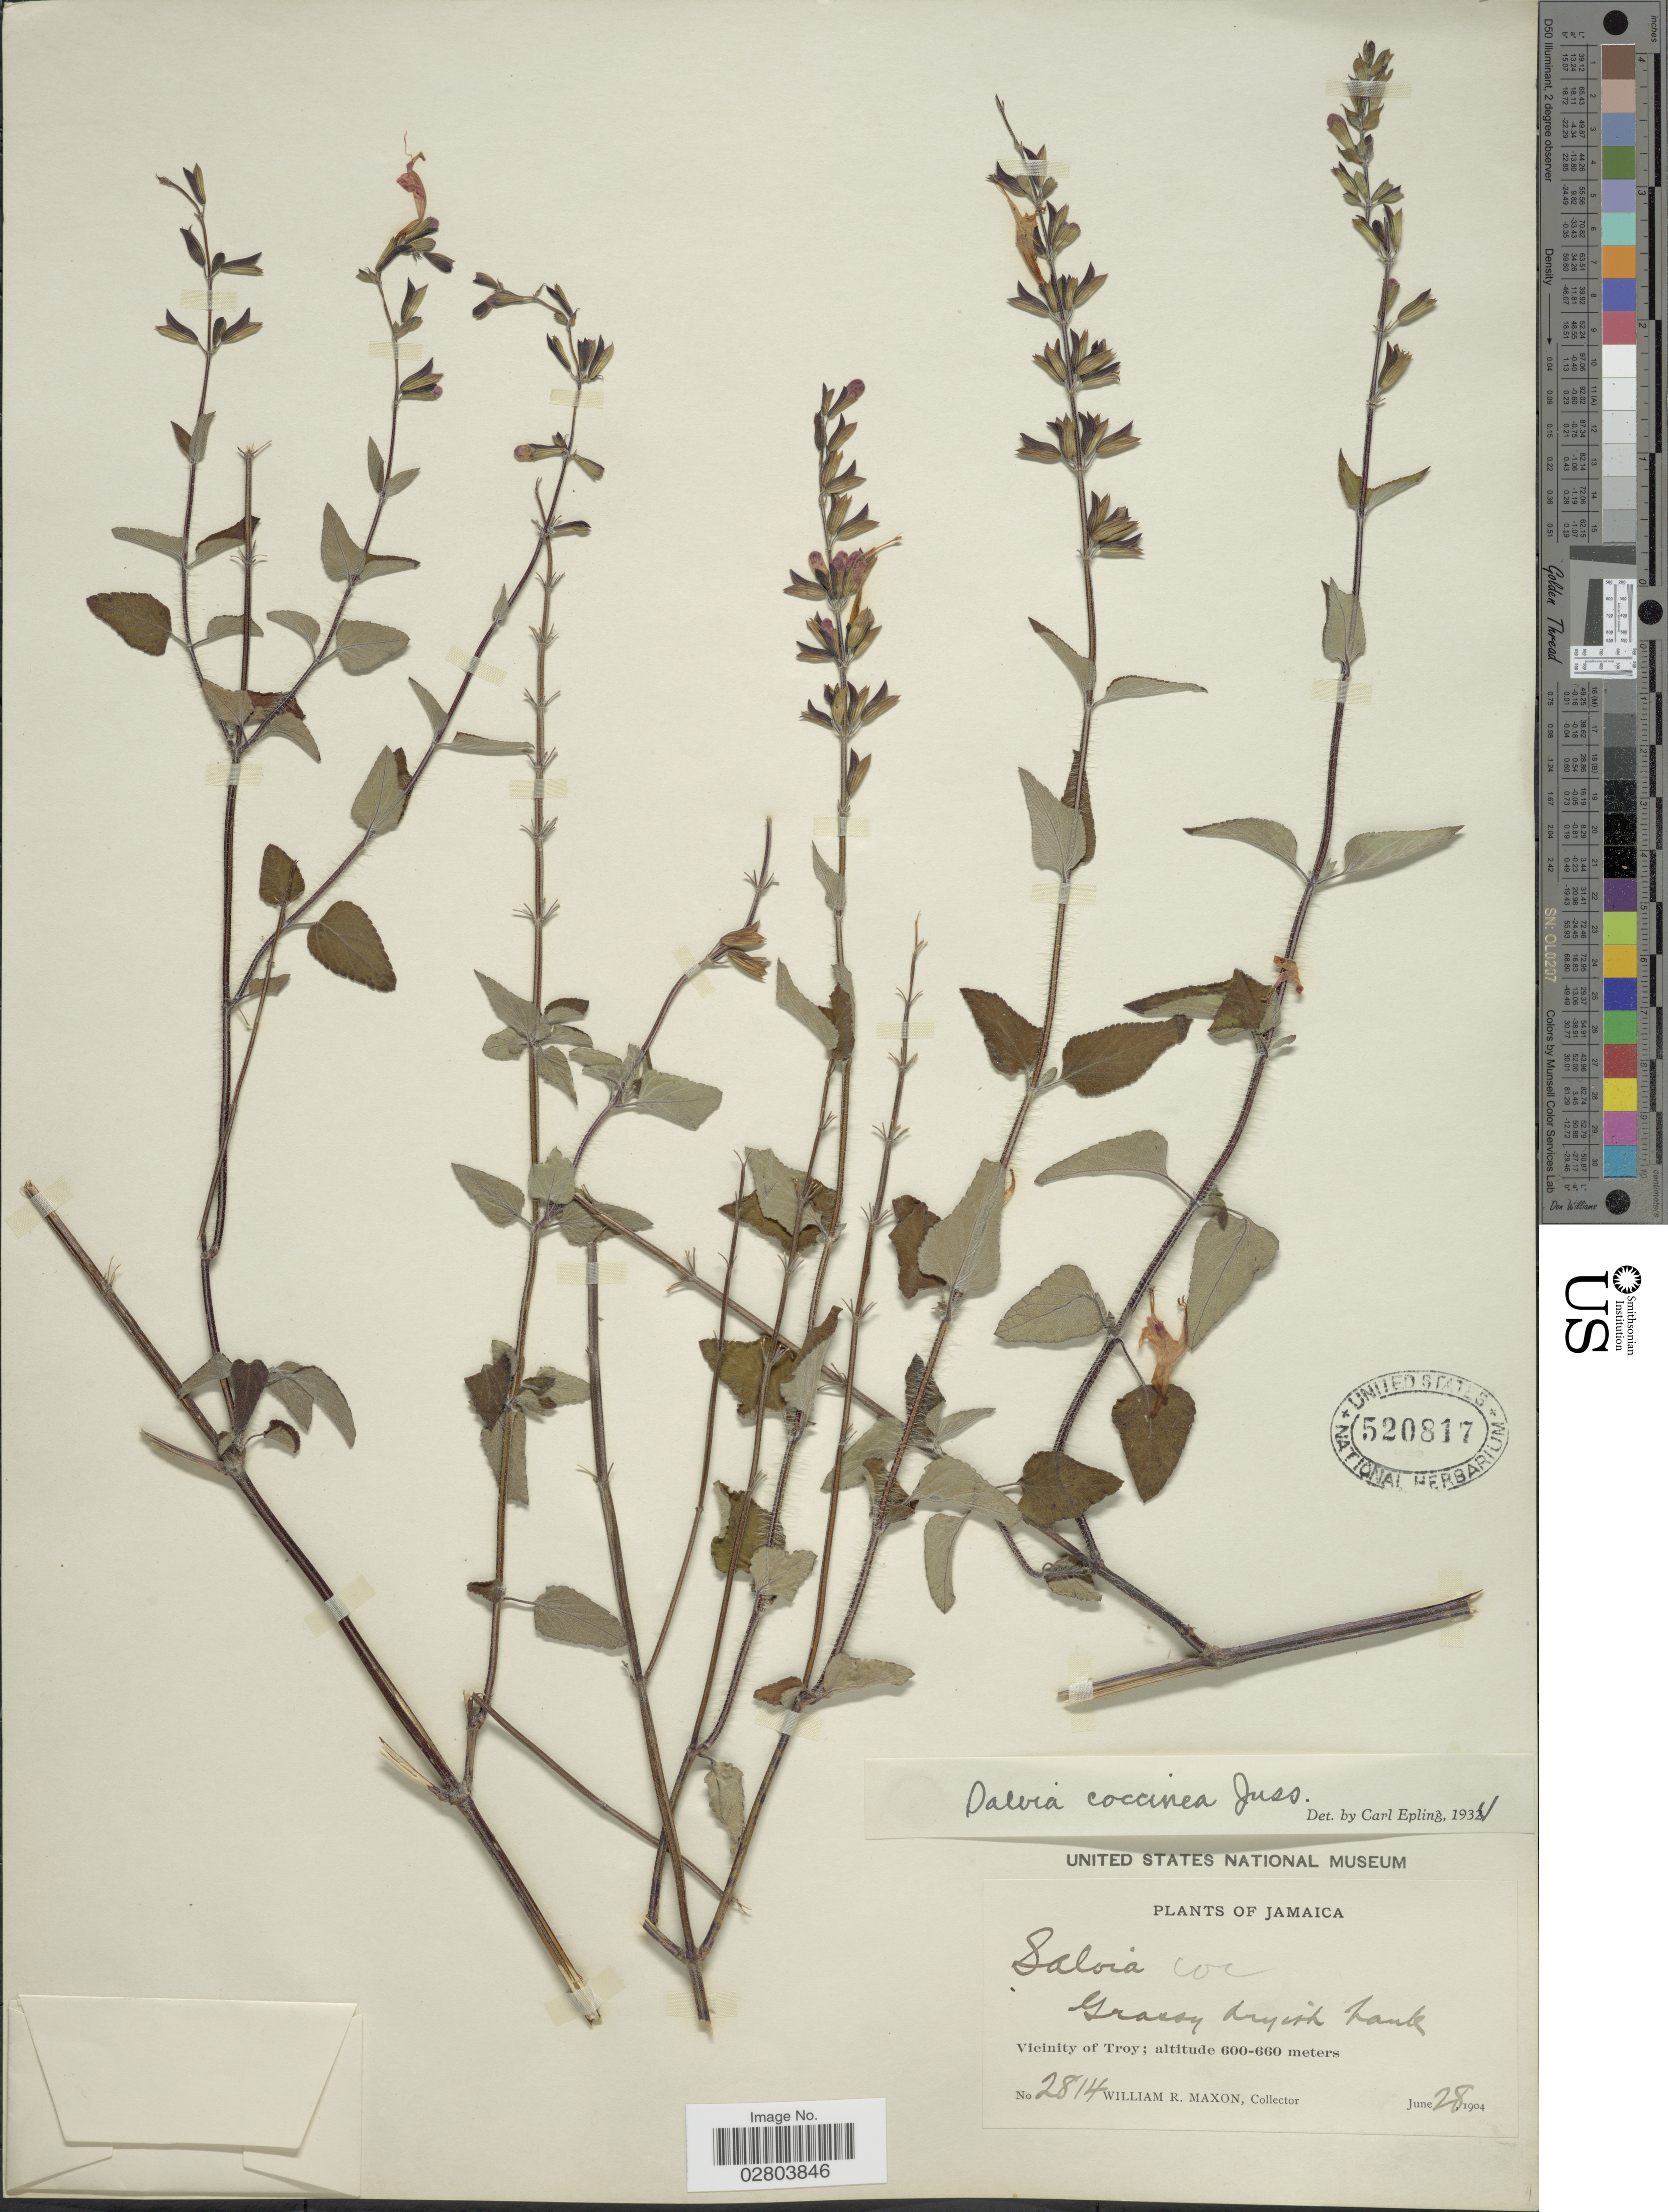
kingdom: Plantae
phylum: Tracheophyta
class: Magnoliopsida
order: Lamiales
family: Lamiaceae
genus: Salvia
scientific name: Salvia coccinea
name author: Etlinger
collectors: W. R. Maxon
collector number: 2814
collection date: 1904-06-28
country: Jamaica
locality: Vicinity of Troy.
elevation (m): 600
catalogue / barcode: US 520817